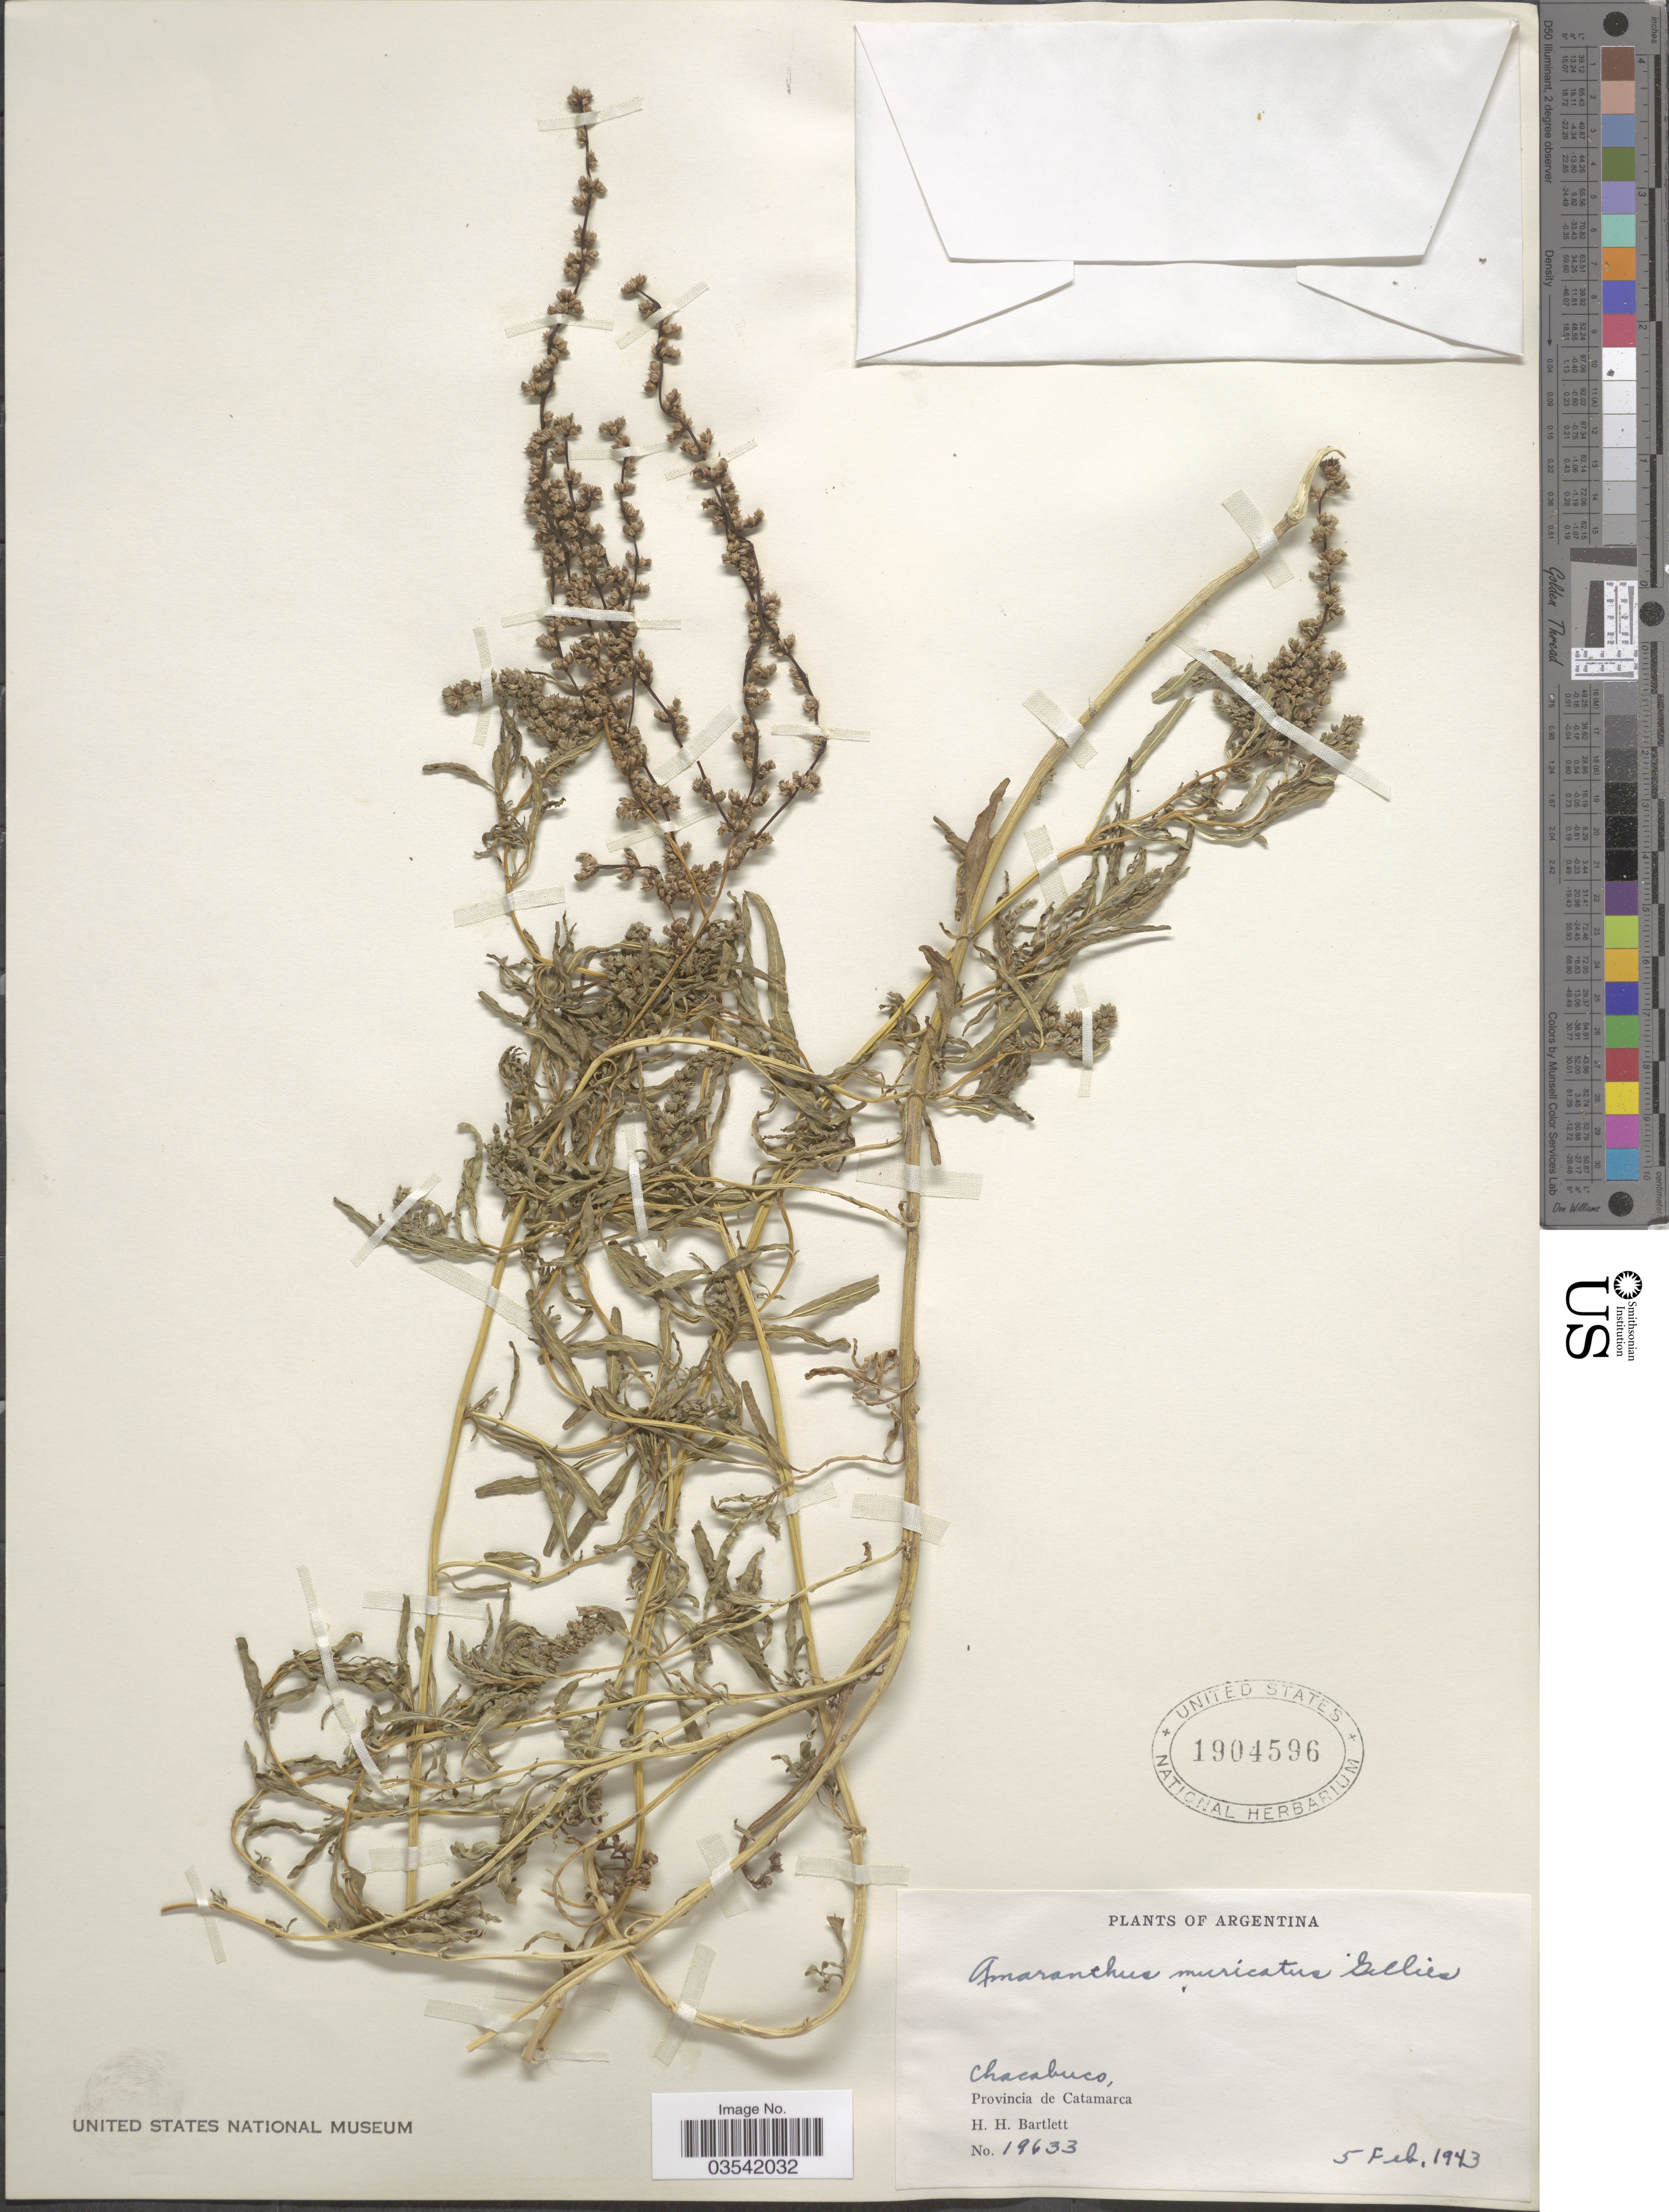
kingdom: Plantae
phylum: Tracheophyta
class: Magnoliopsida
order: Caryophyllales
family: Amaranthaceae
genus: Amaranthus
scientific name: Amaranthus muricatus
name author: (Moq.) Hieron.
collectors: H. H. Bartlett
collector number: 19633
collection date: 1943-02-05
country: Argentina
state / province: Catamarca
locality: Chacabuco.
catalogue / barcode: US 1904596